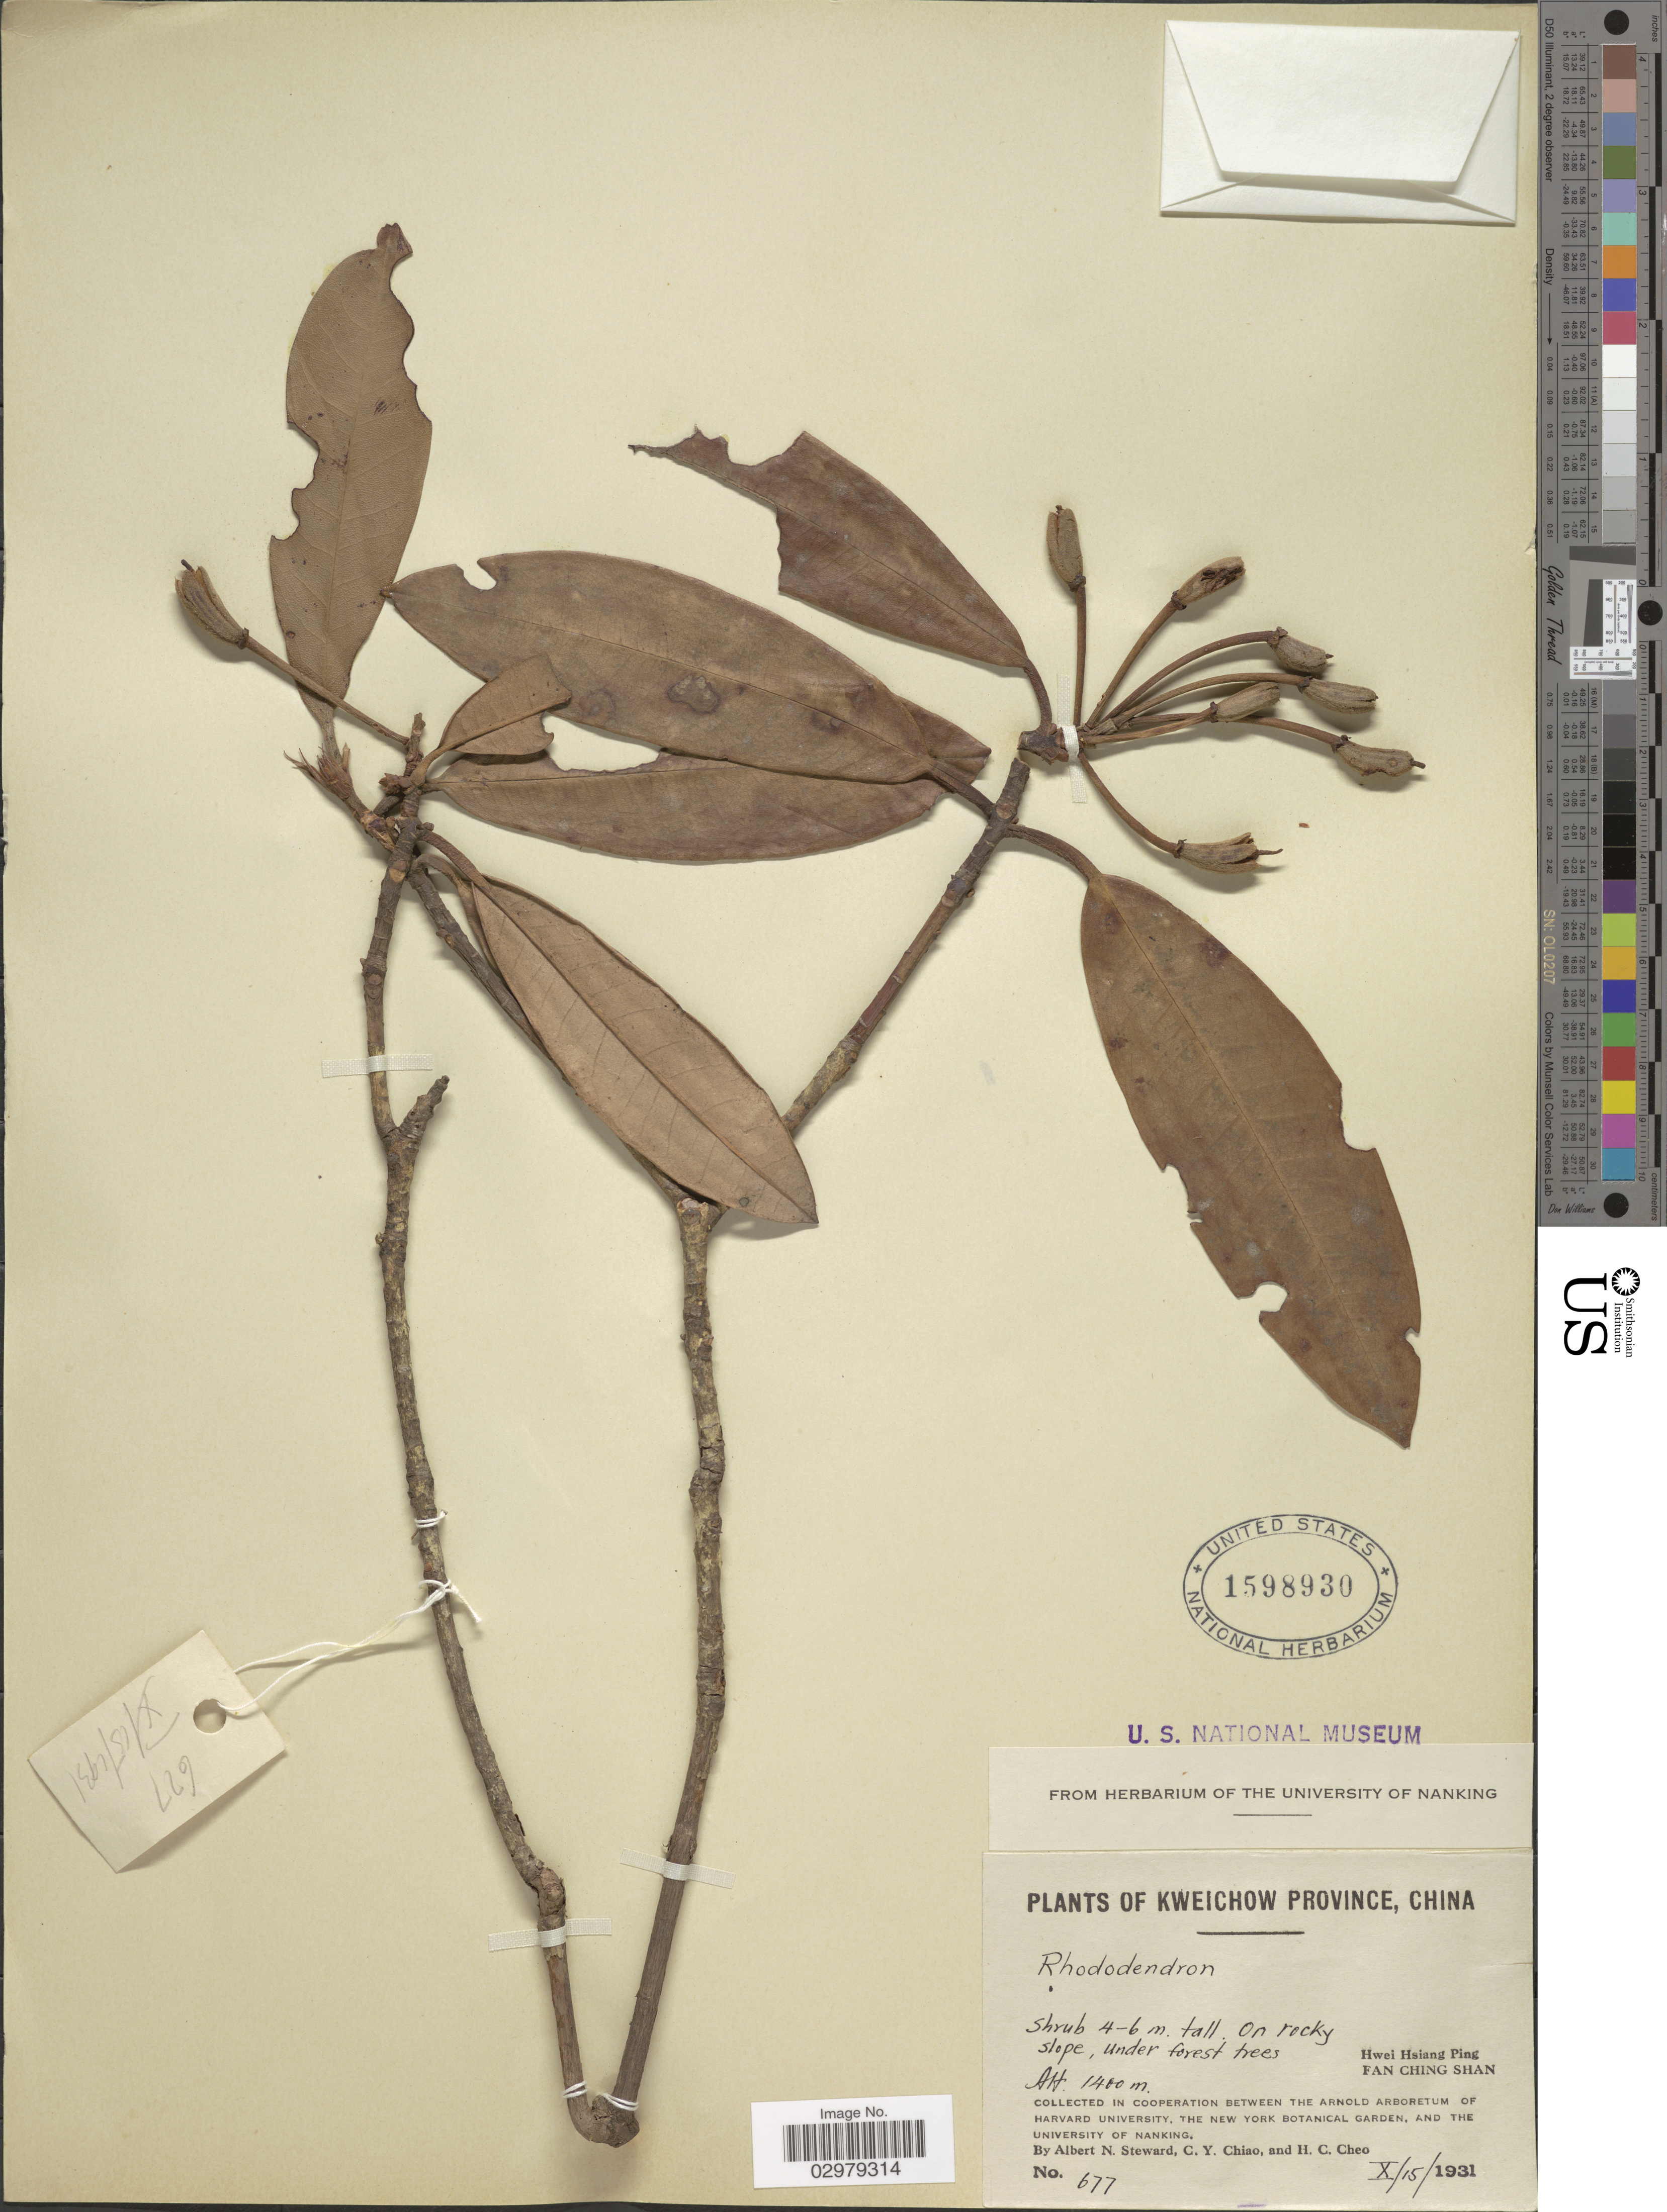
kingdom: Plantae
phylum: Tracheophyta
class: Magnoliopsida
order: Ericales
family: Ericaceae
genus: Rhododendron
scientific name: Rhododendron sp.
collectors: A. N. Steward, C. Y. Chiao & H. Cheo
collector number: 677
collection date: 1931-10-15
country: China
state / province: Guizhou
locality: Kweichow Province. Hwei Hsiang Ping. Fan Ching Shan.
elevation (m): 1400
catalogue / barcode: US 1598930